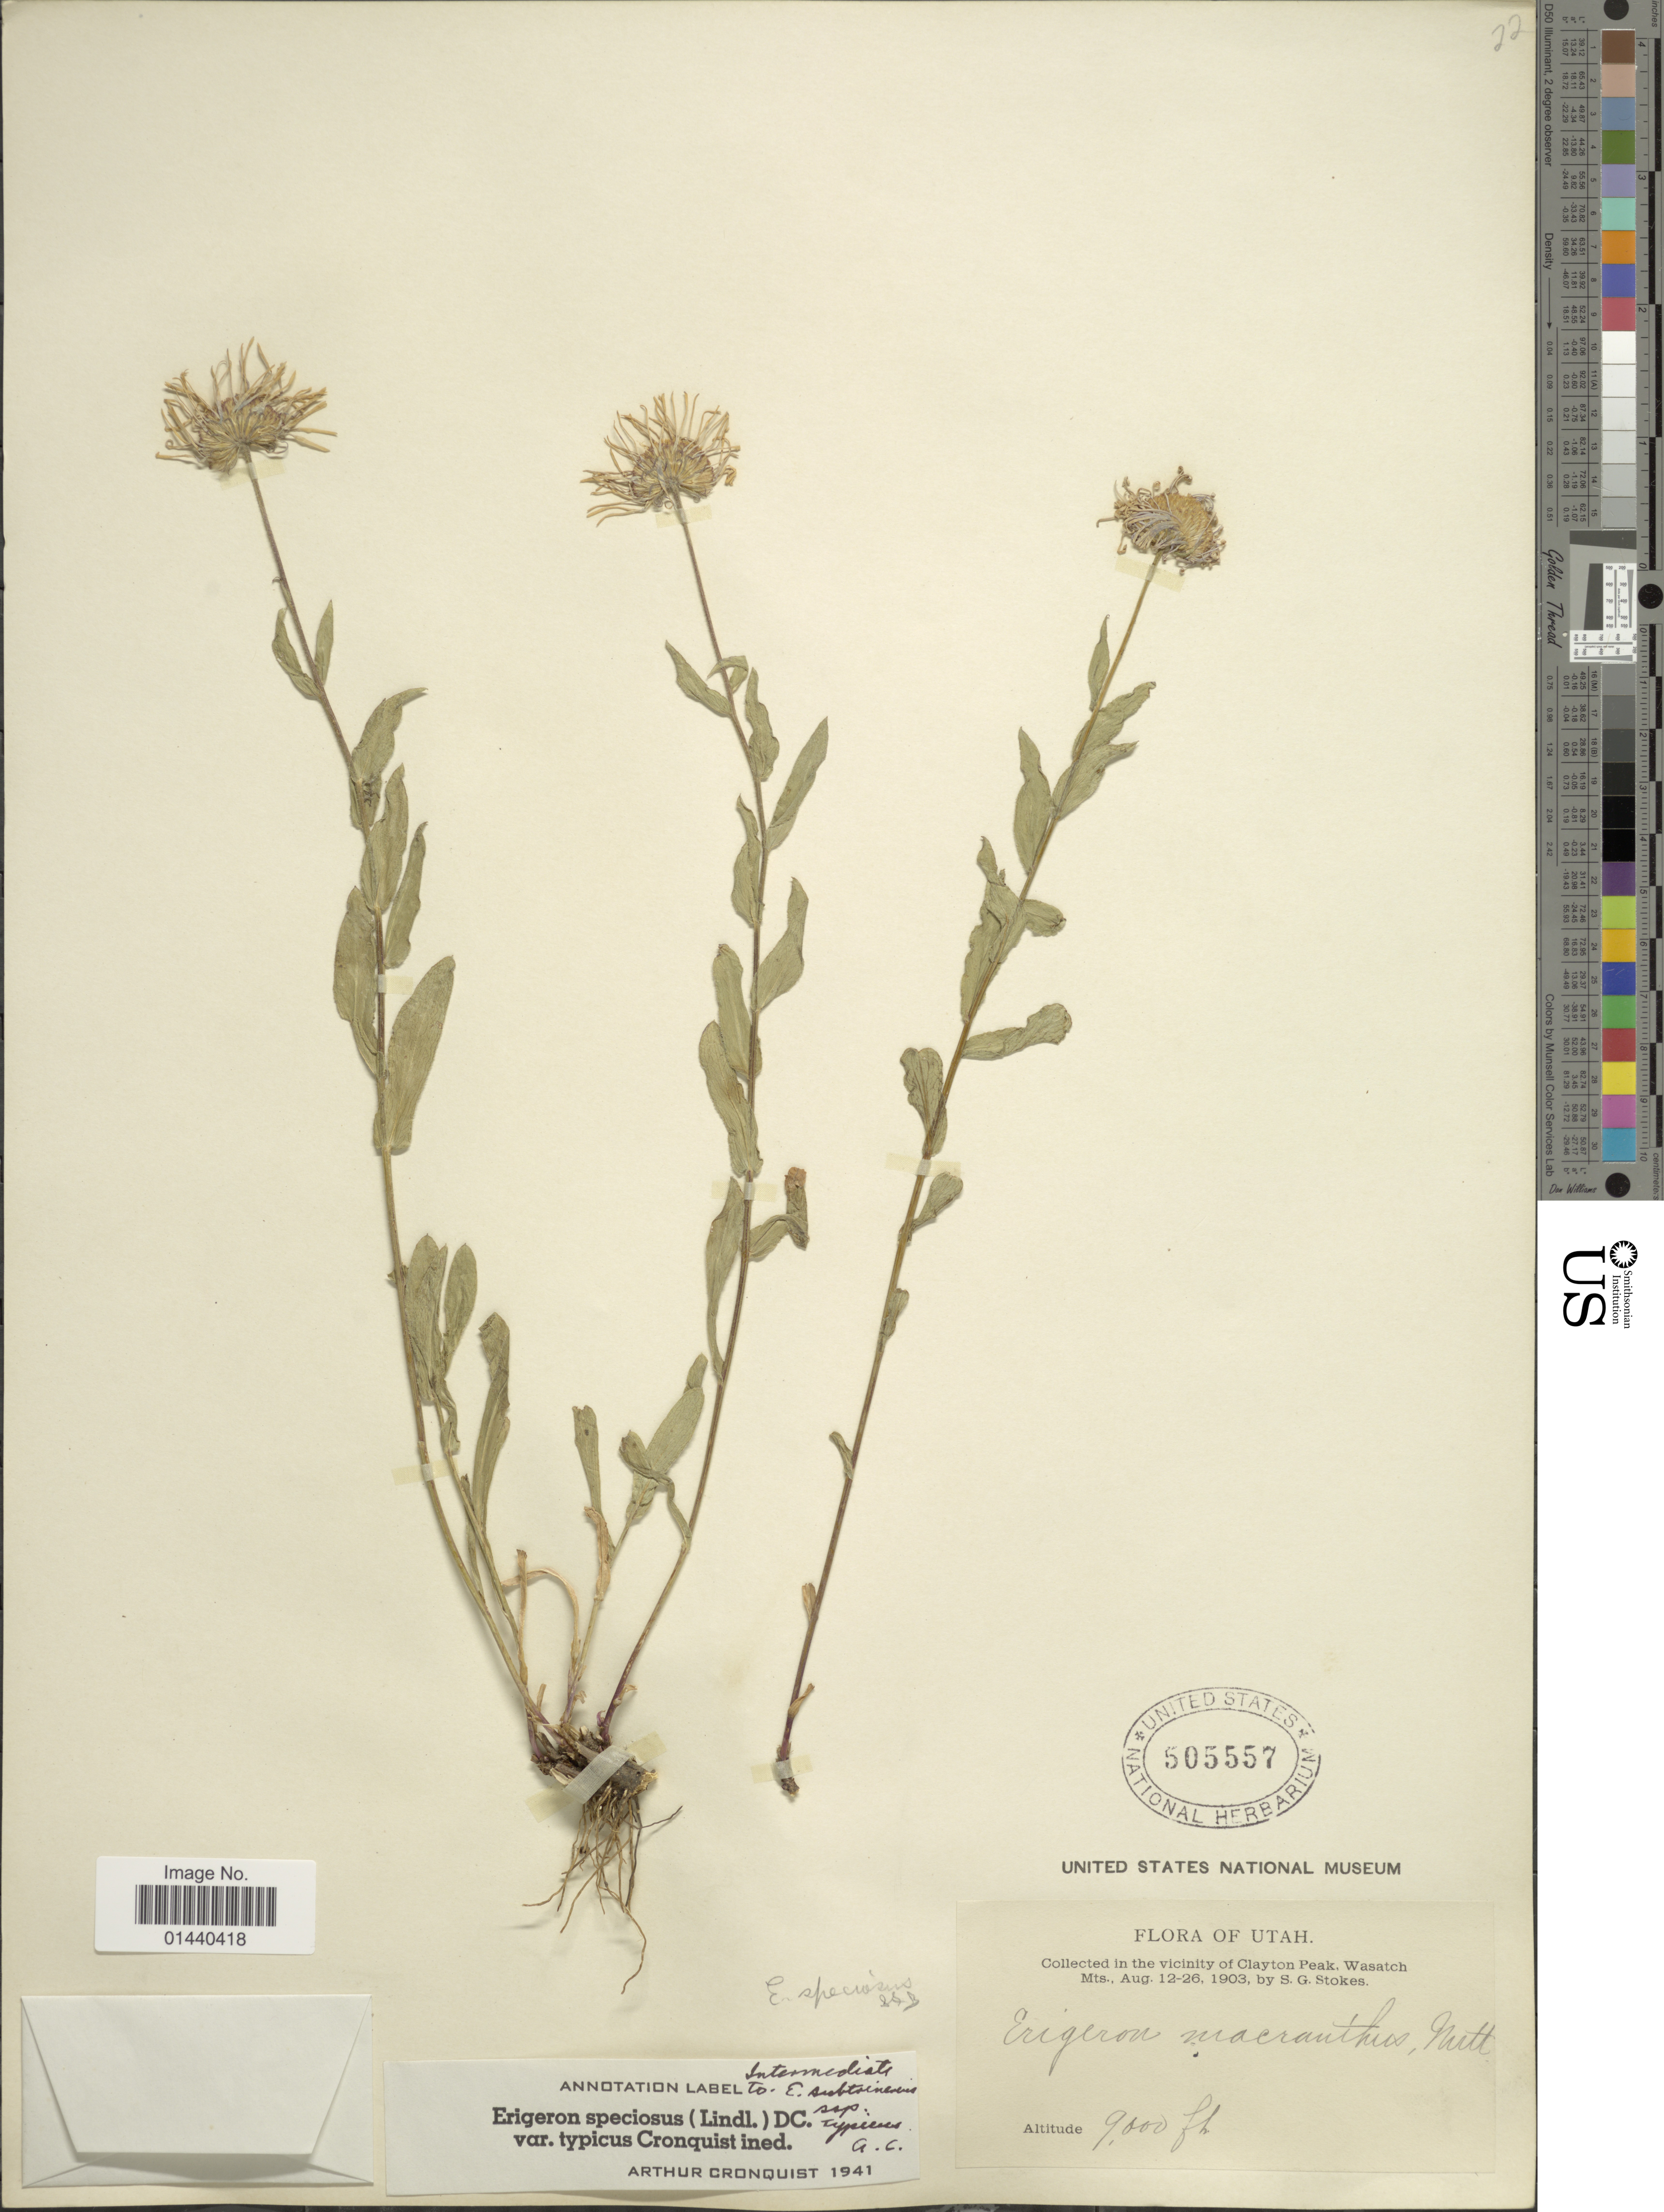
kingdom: Plantae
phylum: Tracheophyta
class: Magnoliopsida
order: Asterales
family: Asteraceae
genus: Erigeron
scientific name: Erigeron speciosus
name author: (Lindl.) DC.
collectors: S. G. Stokes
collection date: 1903-08-12/1903-08-26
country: United States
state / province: Utah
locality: In the vicinity of Clayton Peak, Wasatch Mts.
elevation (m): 2743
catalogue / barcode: US 505557